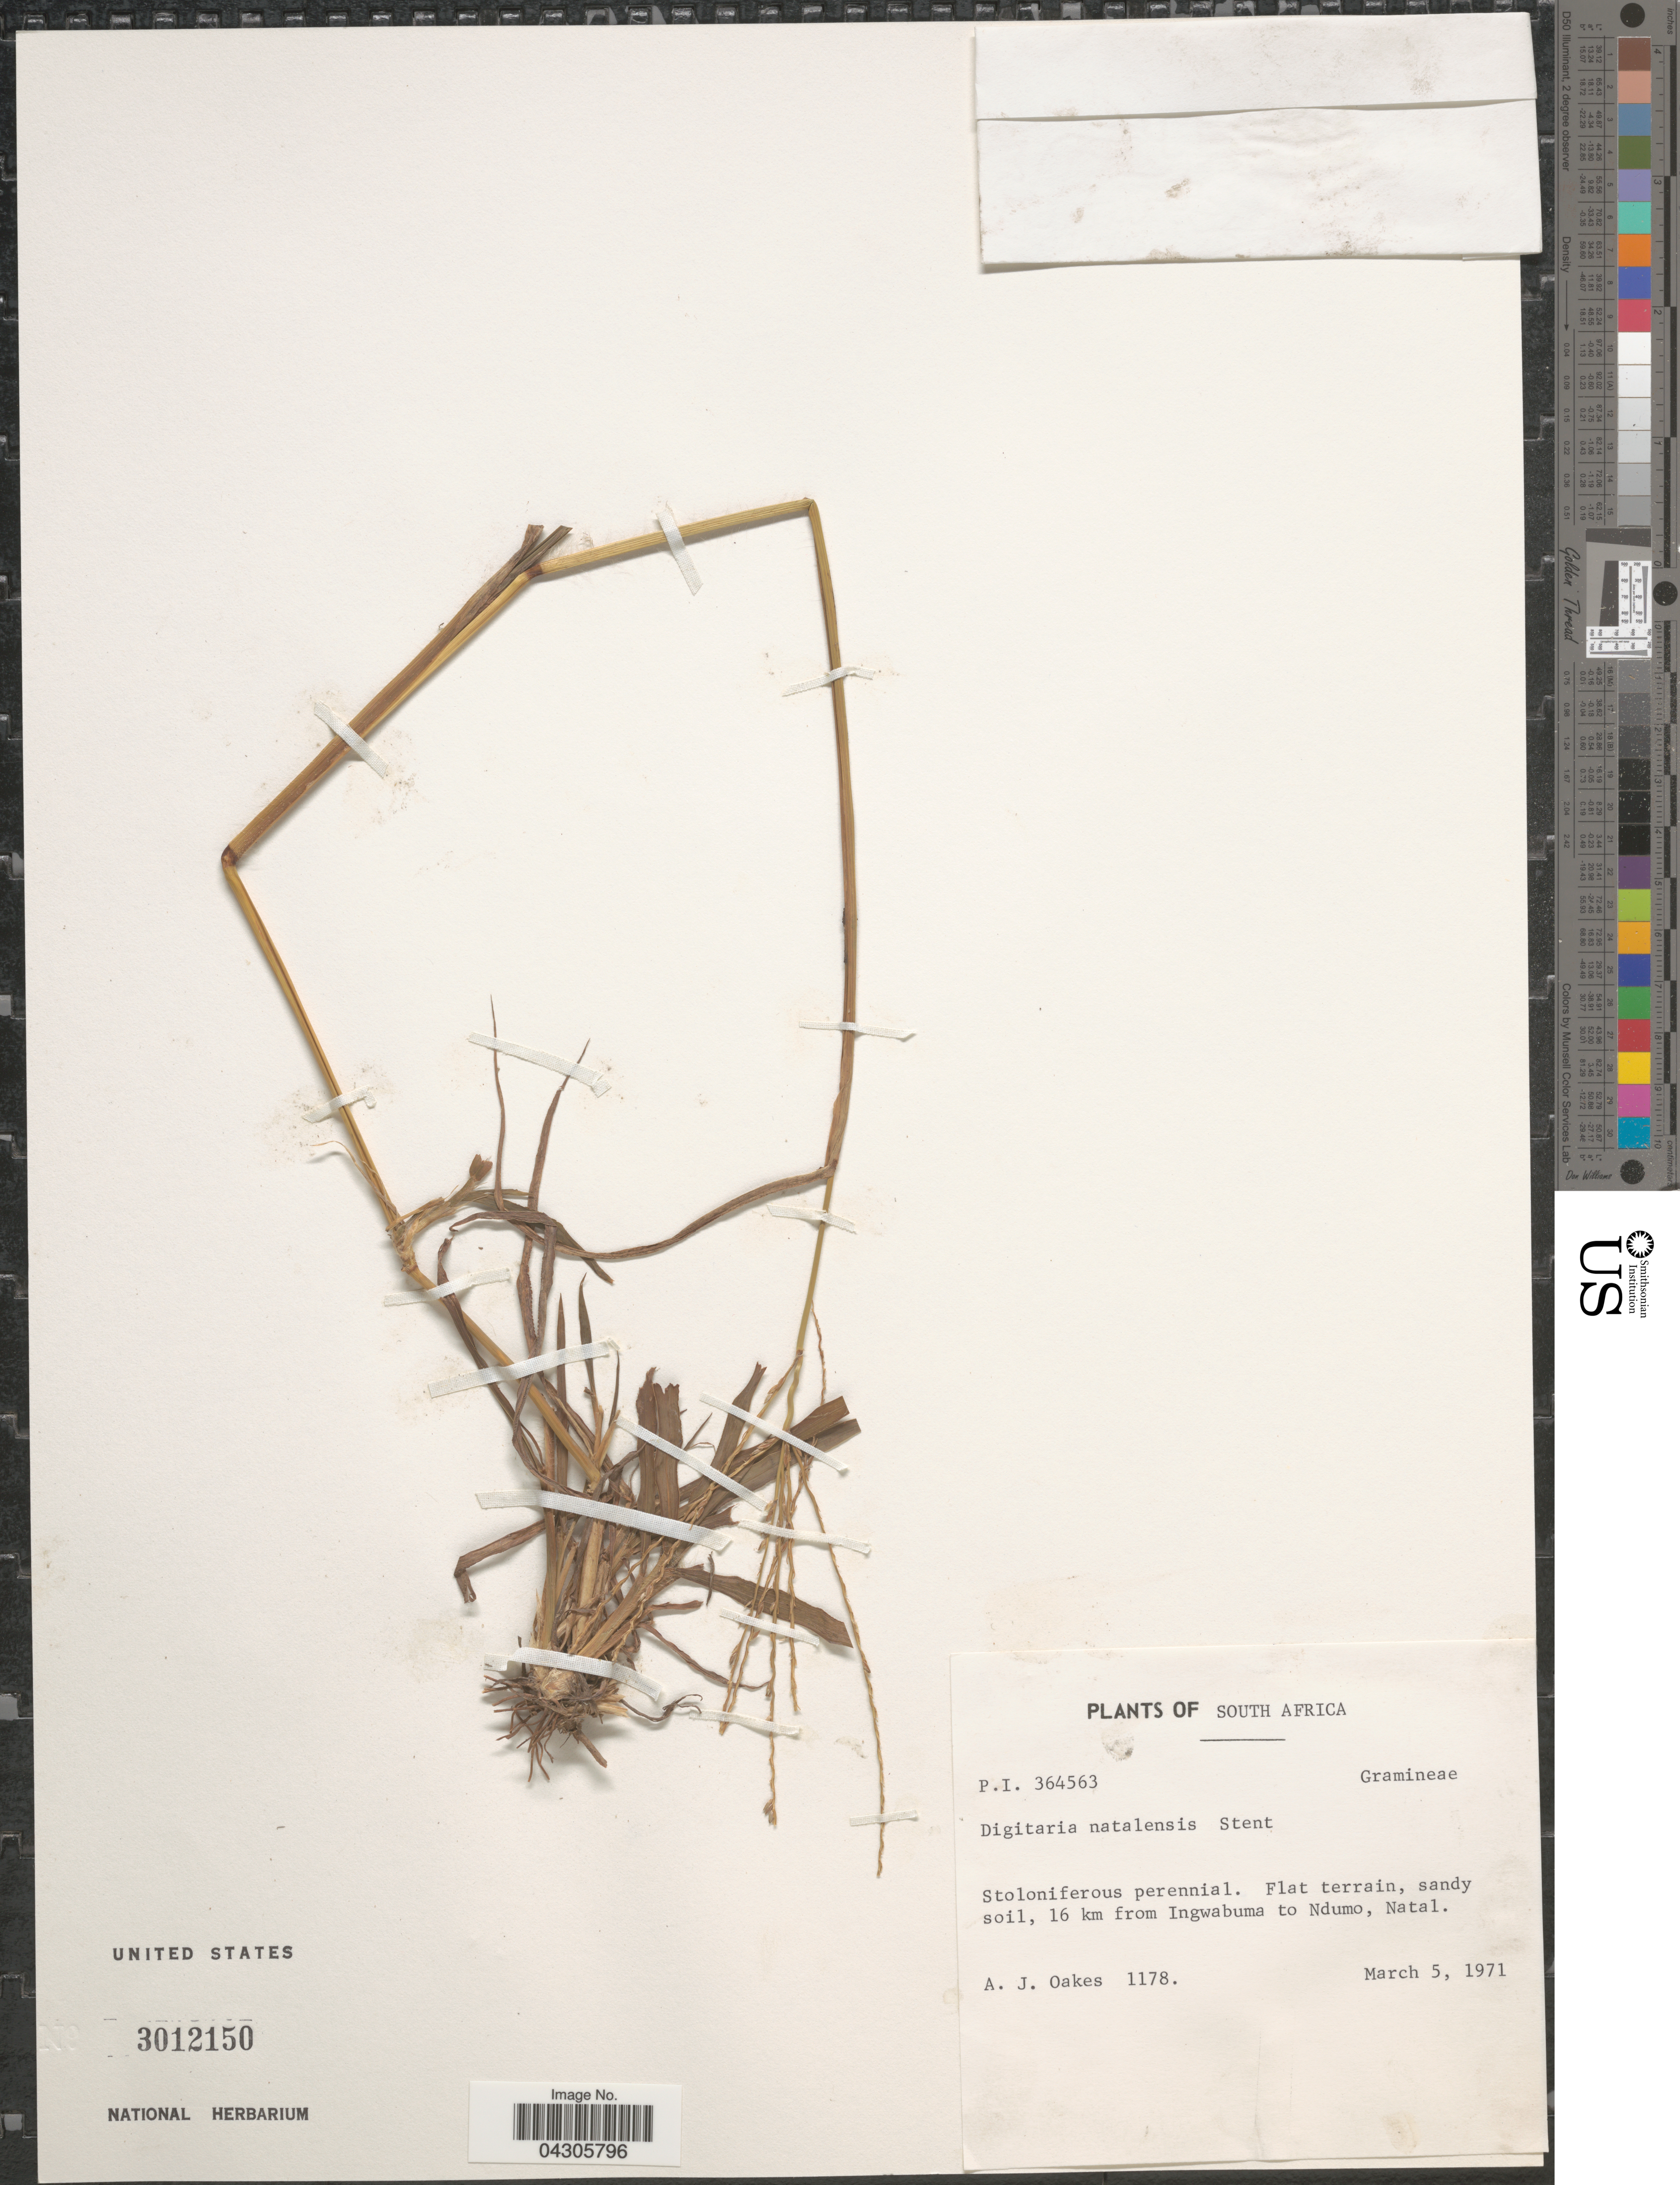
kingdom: Plantae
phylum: Tracheophyta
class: Liliopsida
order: Poales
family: Poaceae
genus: Digitaria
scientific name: Digitaria natalensis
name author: Stent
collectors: A. Oakes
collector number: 1178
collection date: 1971-03-05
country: South Africa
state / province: KwaZulu-Natal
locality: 16 km from Ingwabuma to Ndumo, Natal.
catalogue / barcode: US 3012150